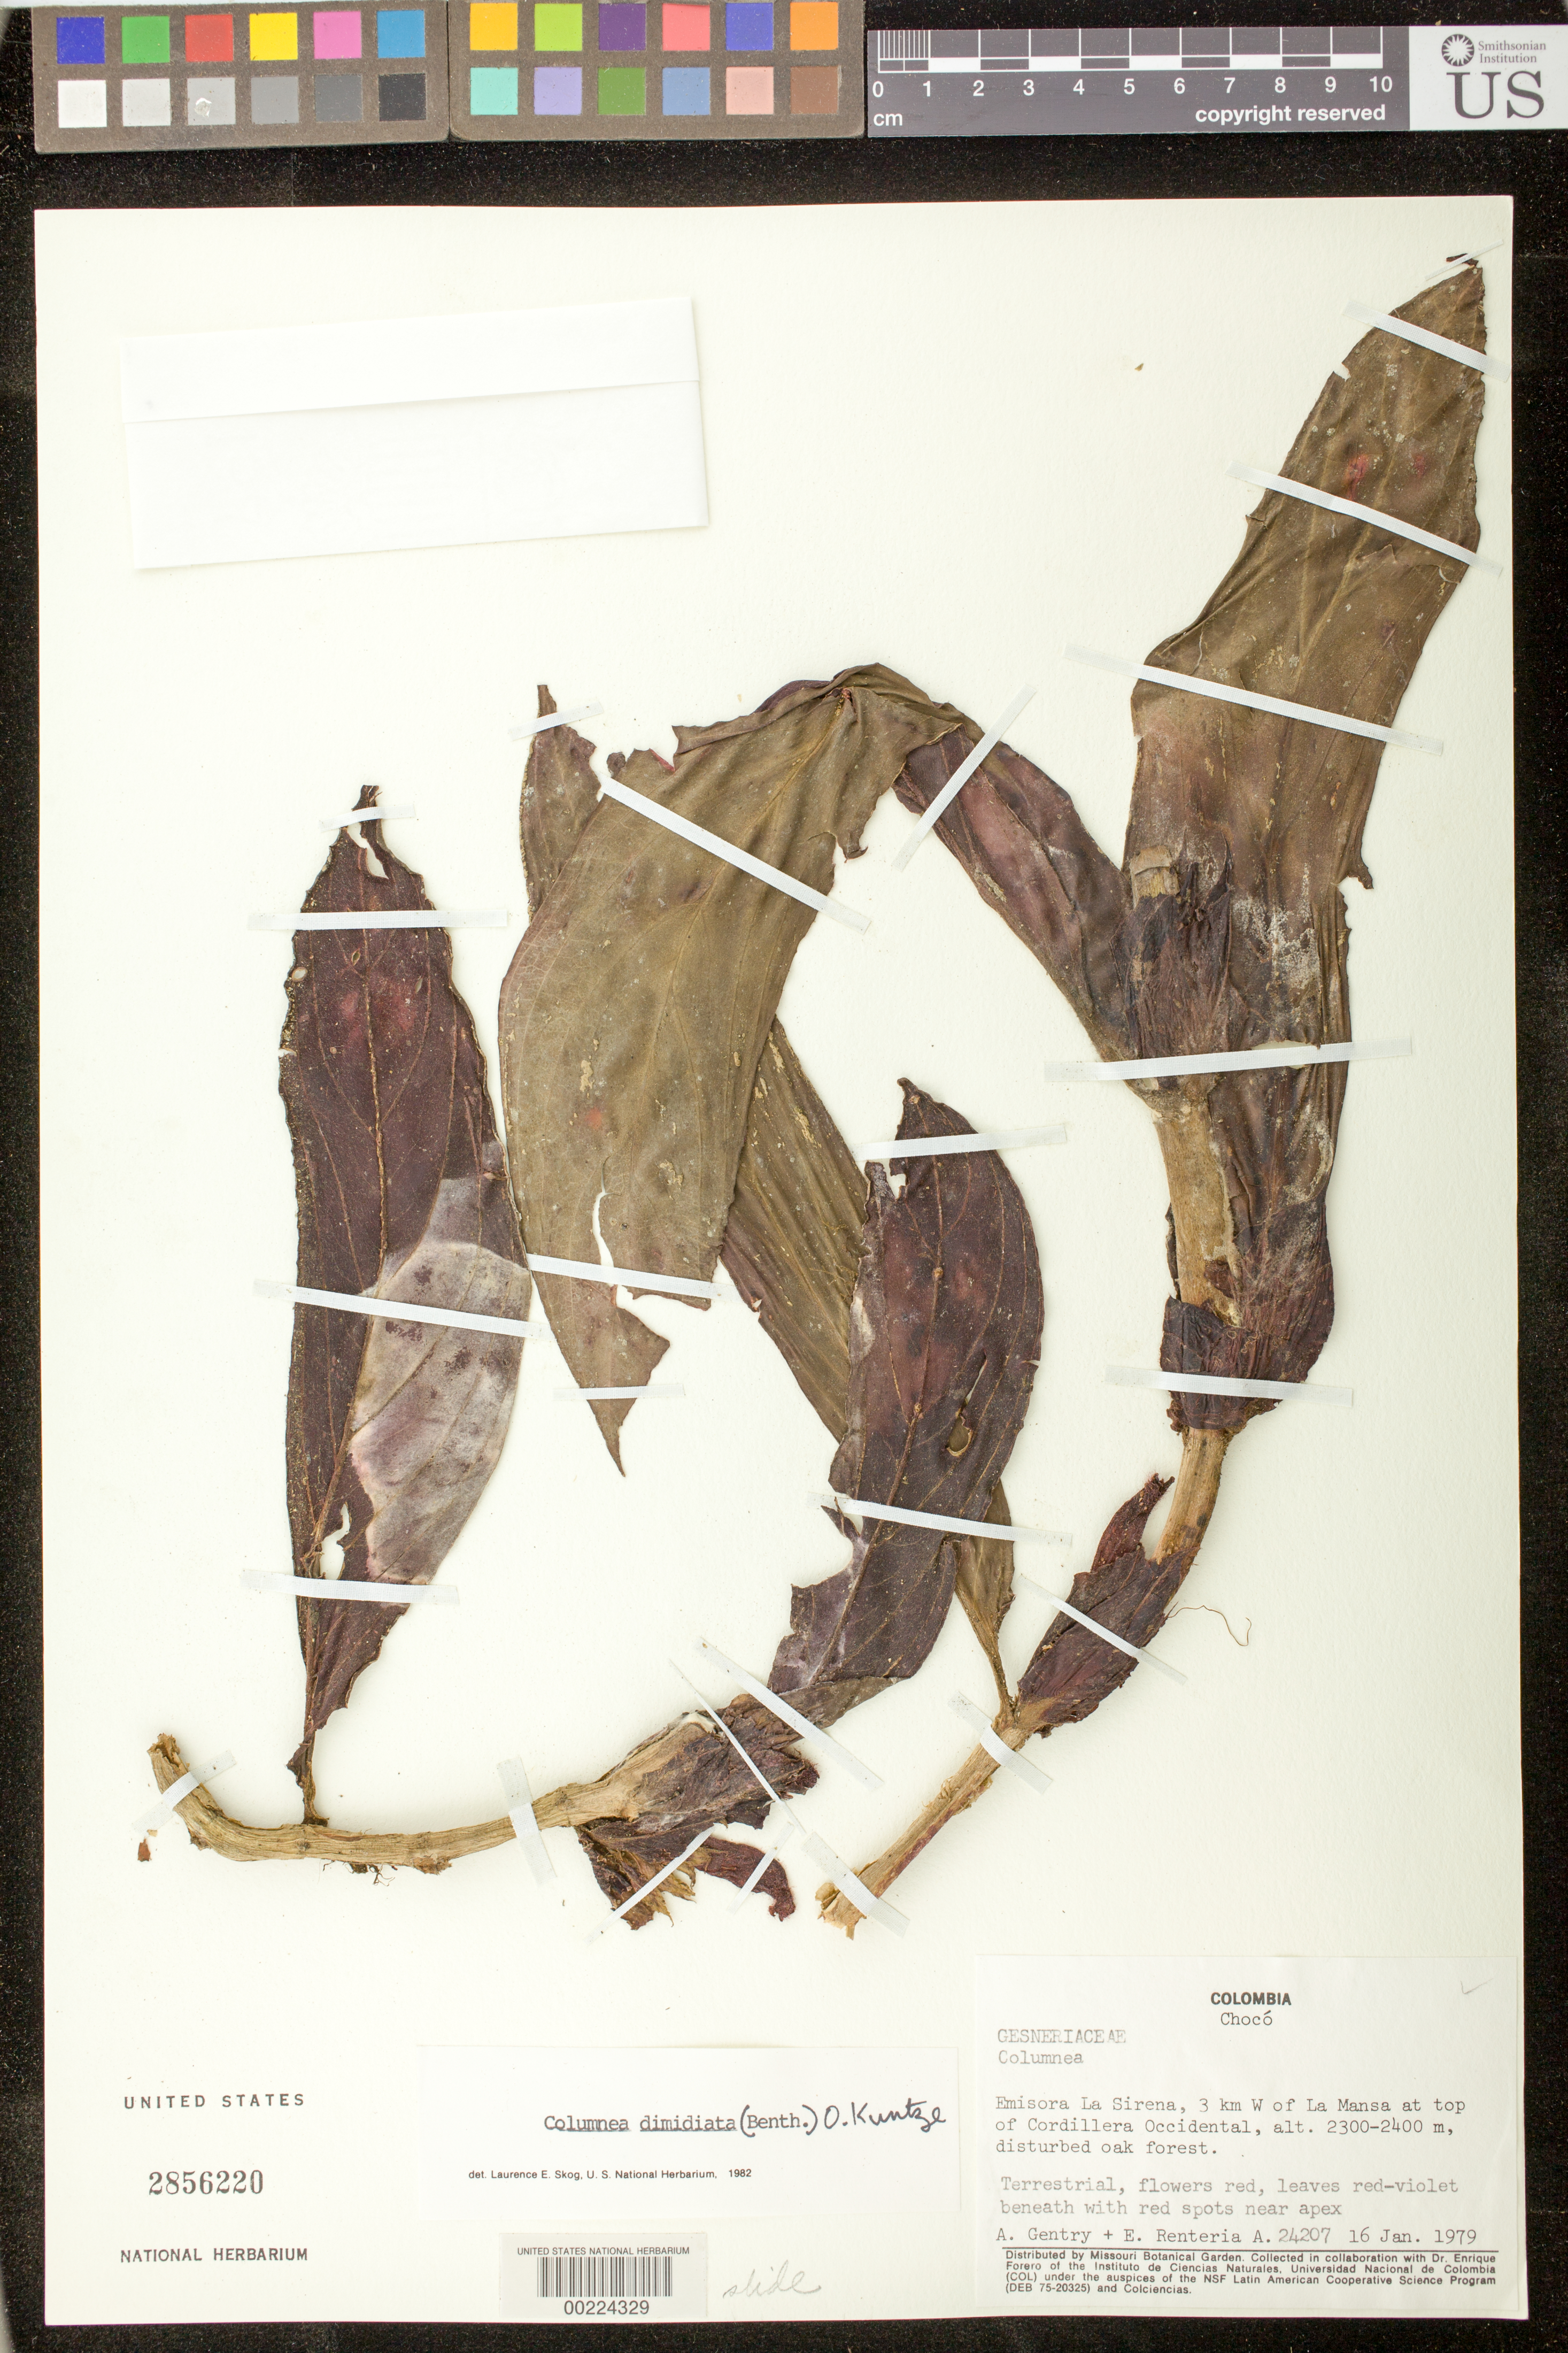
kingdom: Plantae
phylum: Tracheophyta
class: Magnoliopsida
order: Lamiales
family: Gesneriaceae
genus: Columnea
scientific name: Columnea dimidiata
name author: (Benth.) Kuntze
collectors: A. H. Gentry & E. Renteria A.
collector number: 24207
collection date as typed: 16 Jan 1979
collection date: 1979-01-16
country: Colombia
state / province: Chocó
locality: Emisora La Sirena, 3 km W of La Mansa at top of Cordillera Occidental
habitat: Disturbed oak forest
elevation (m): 2300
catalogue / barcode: US 2856220